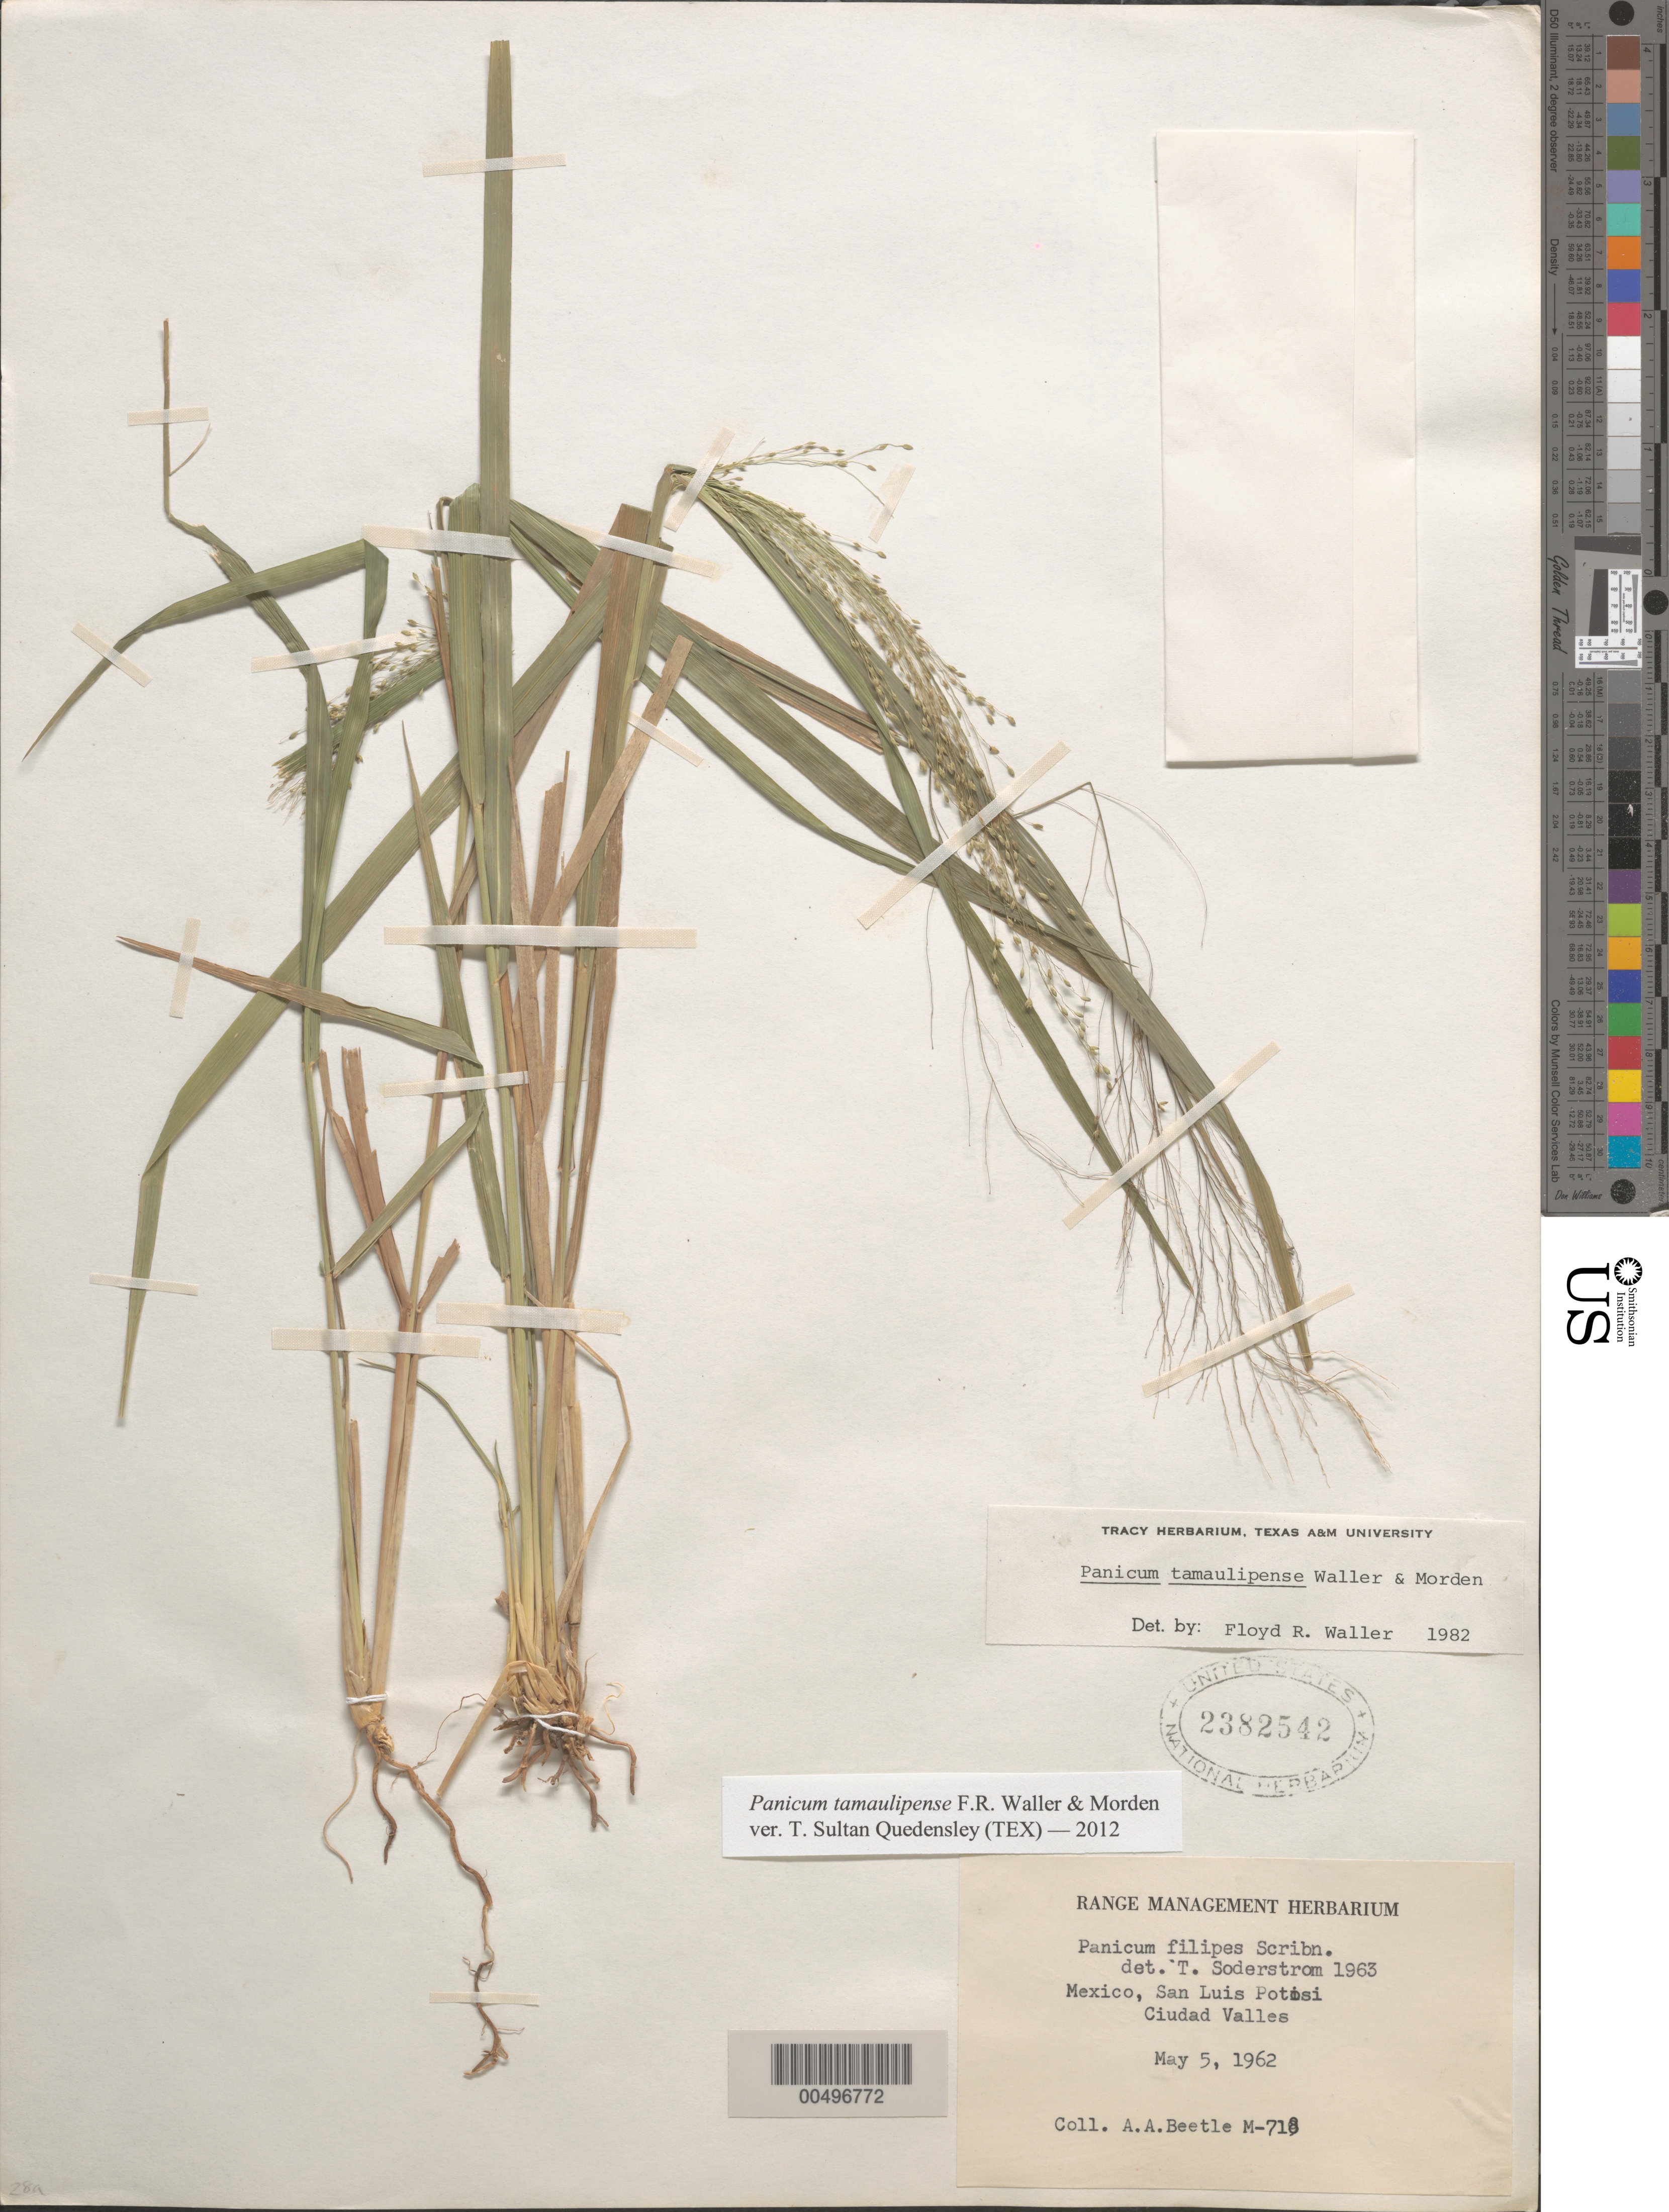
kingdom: Plantae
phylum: Tracheophyta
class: Liliopsida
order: Poales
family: Poaceae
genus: Panicum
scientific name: Panicum tamaulipense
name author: Waller & Morden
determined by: Waller, F. R.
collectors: A. A. Beetle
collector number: M-718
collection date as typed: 5 May 1962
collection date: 1962-05-05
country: Mexico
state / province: San Luis Potosi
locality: Ciudad Valles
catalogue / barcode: US 2382542